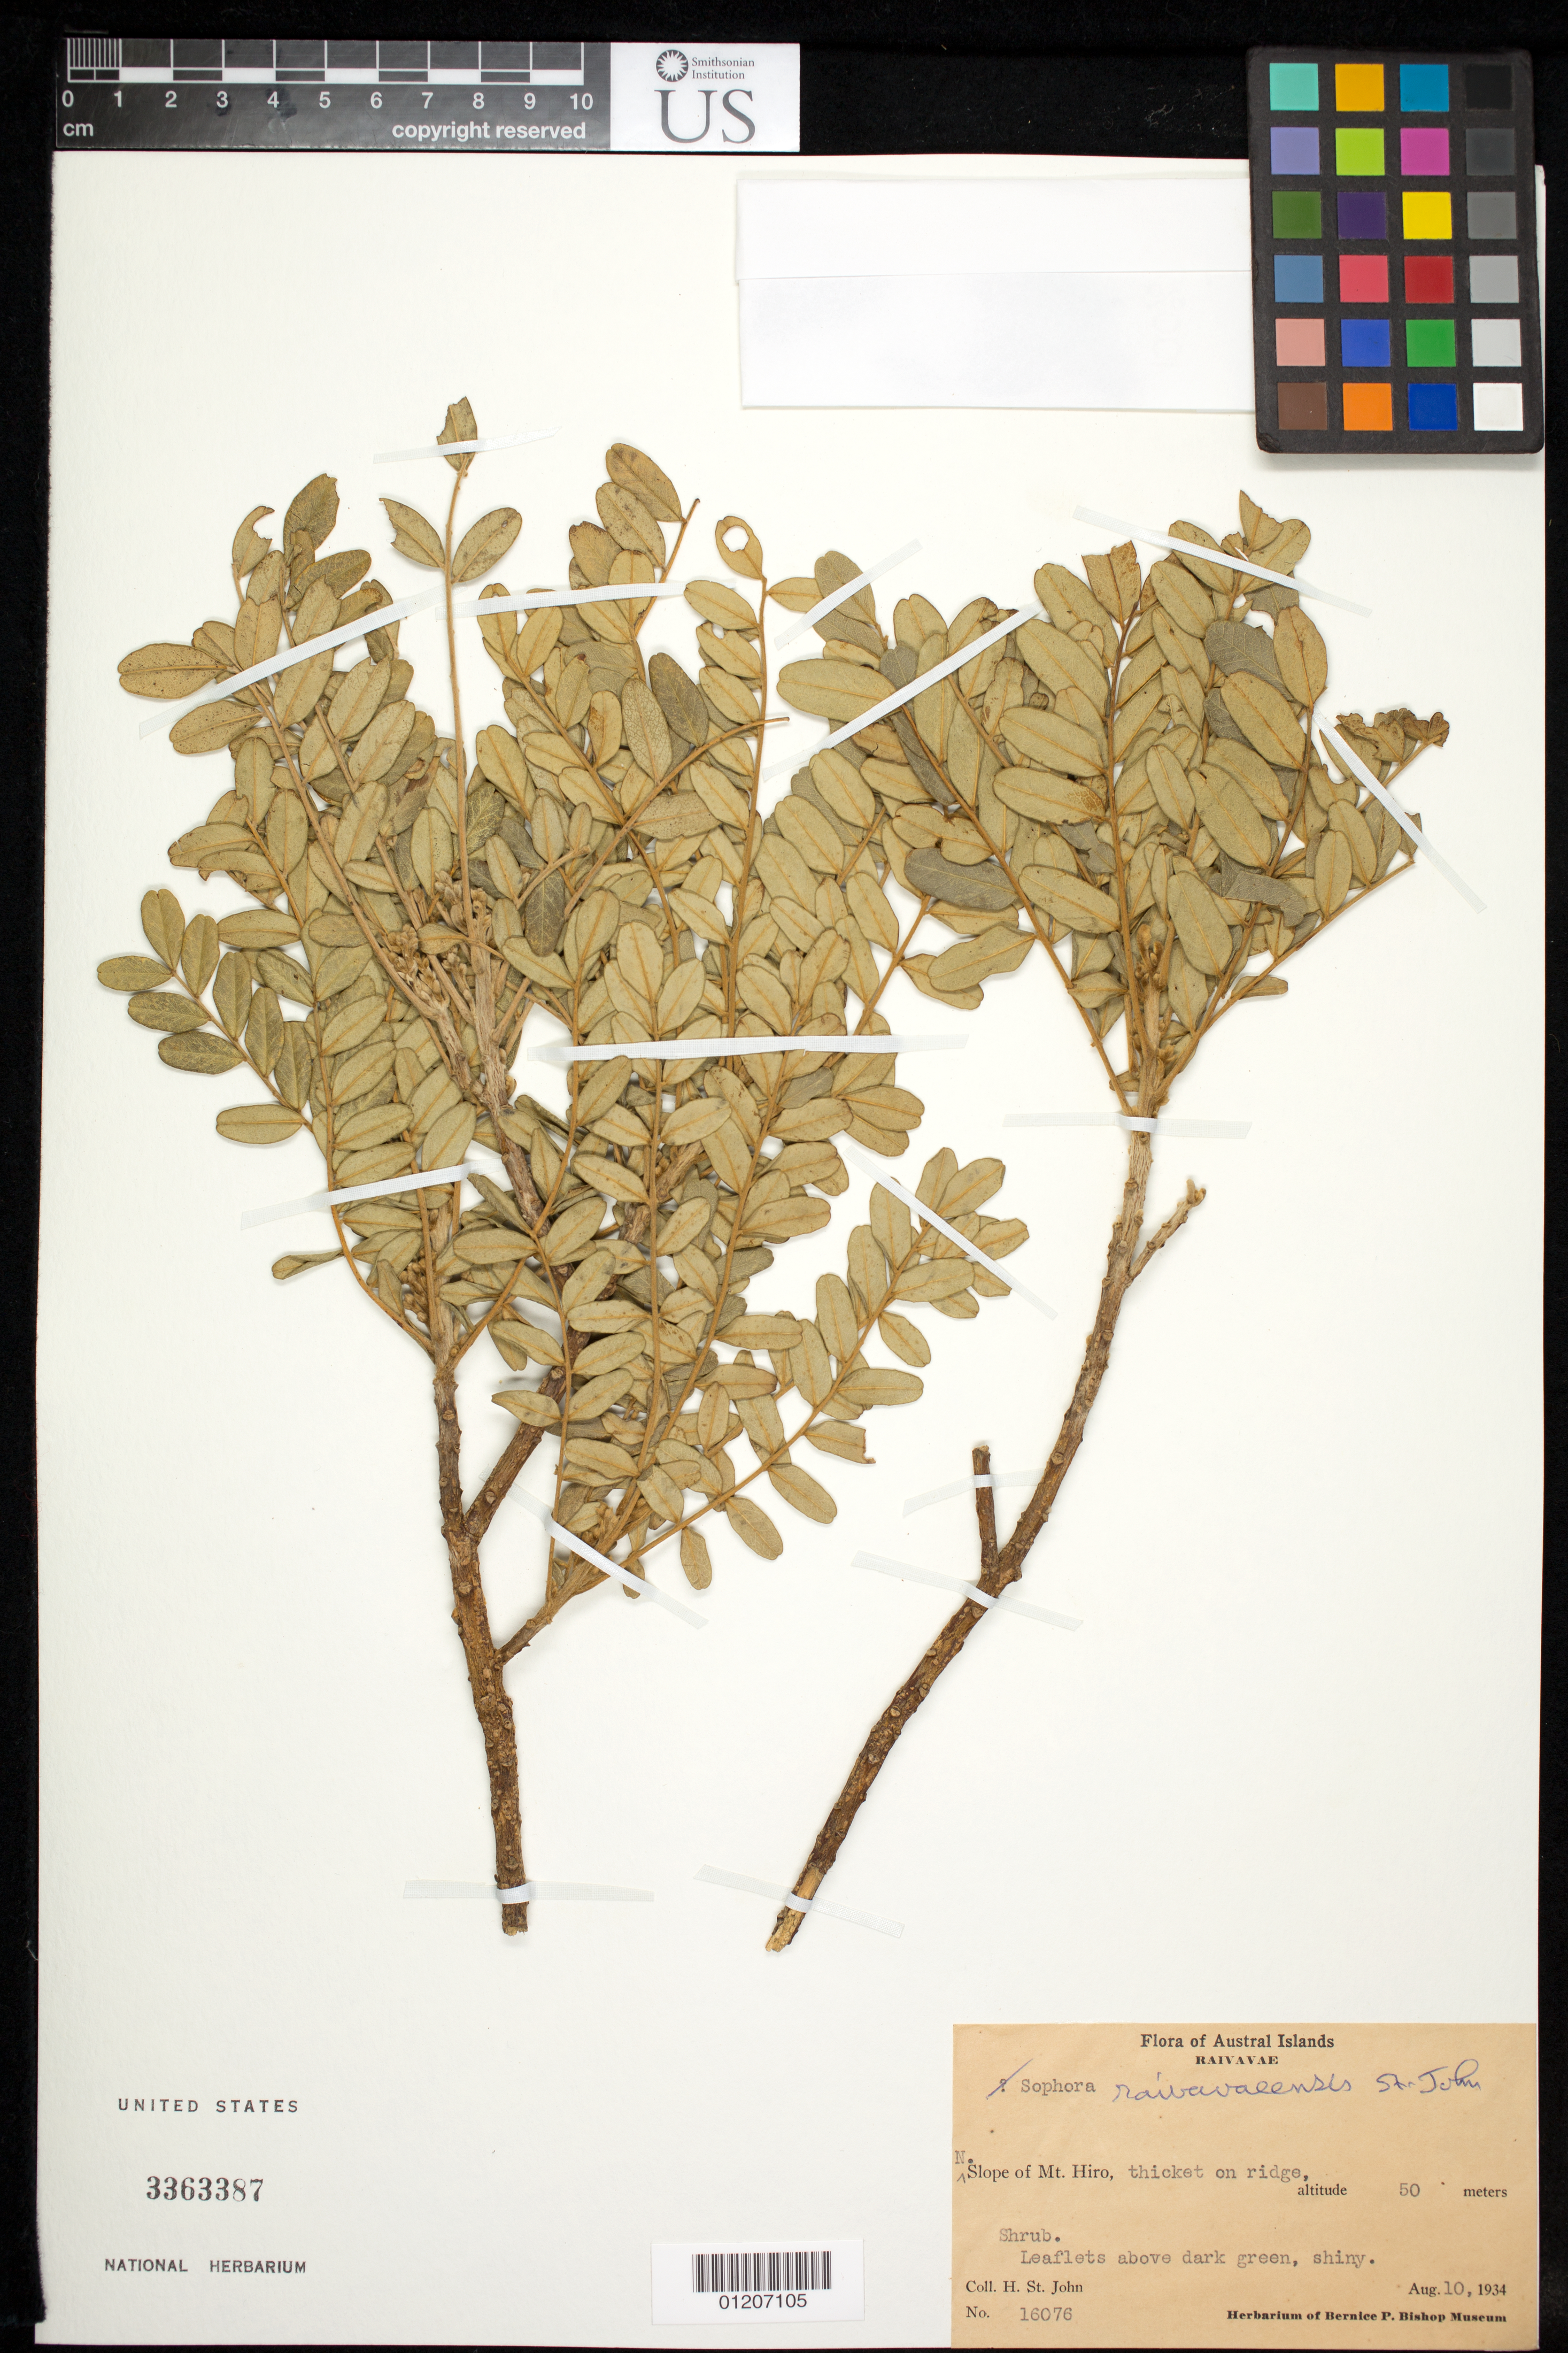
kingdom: Plantae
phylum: Tracheophyta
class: Magnoliopsida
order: Fabales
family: Fabaceae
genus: Sophora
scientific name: Sophora raivavaeensis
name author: H. St. John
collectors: H. St. John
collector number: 16076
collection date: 1934-08-10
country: French Polynesia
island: Raivavae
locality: N. Slope of Mt. Hiro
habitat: Thicket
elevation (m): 50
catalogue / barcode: US 3363387